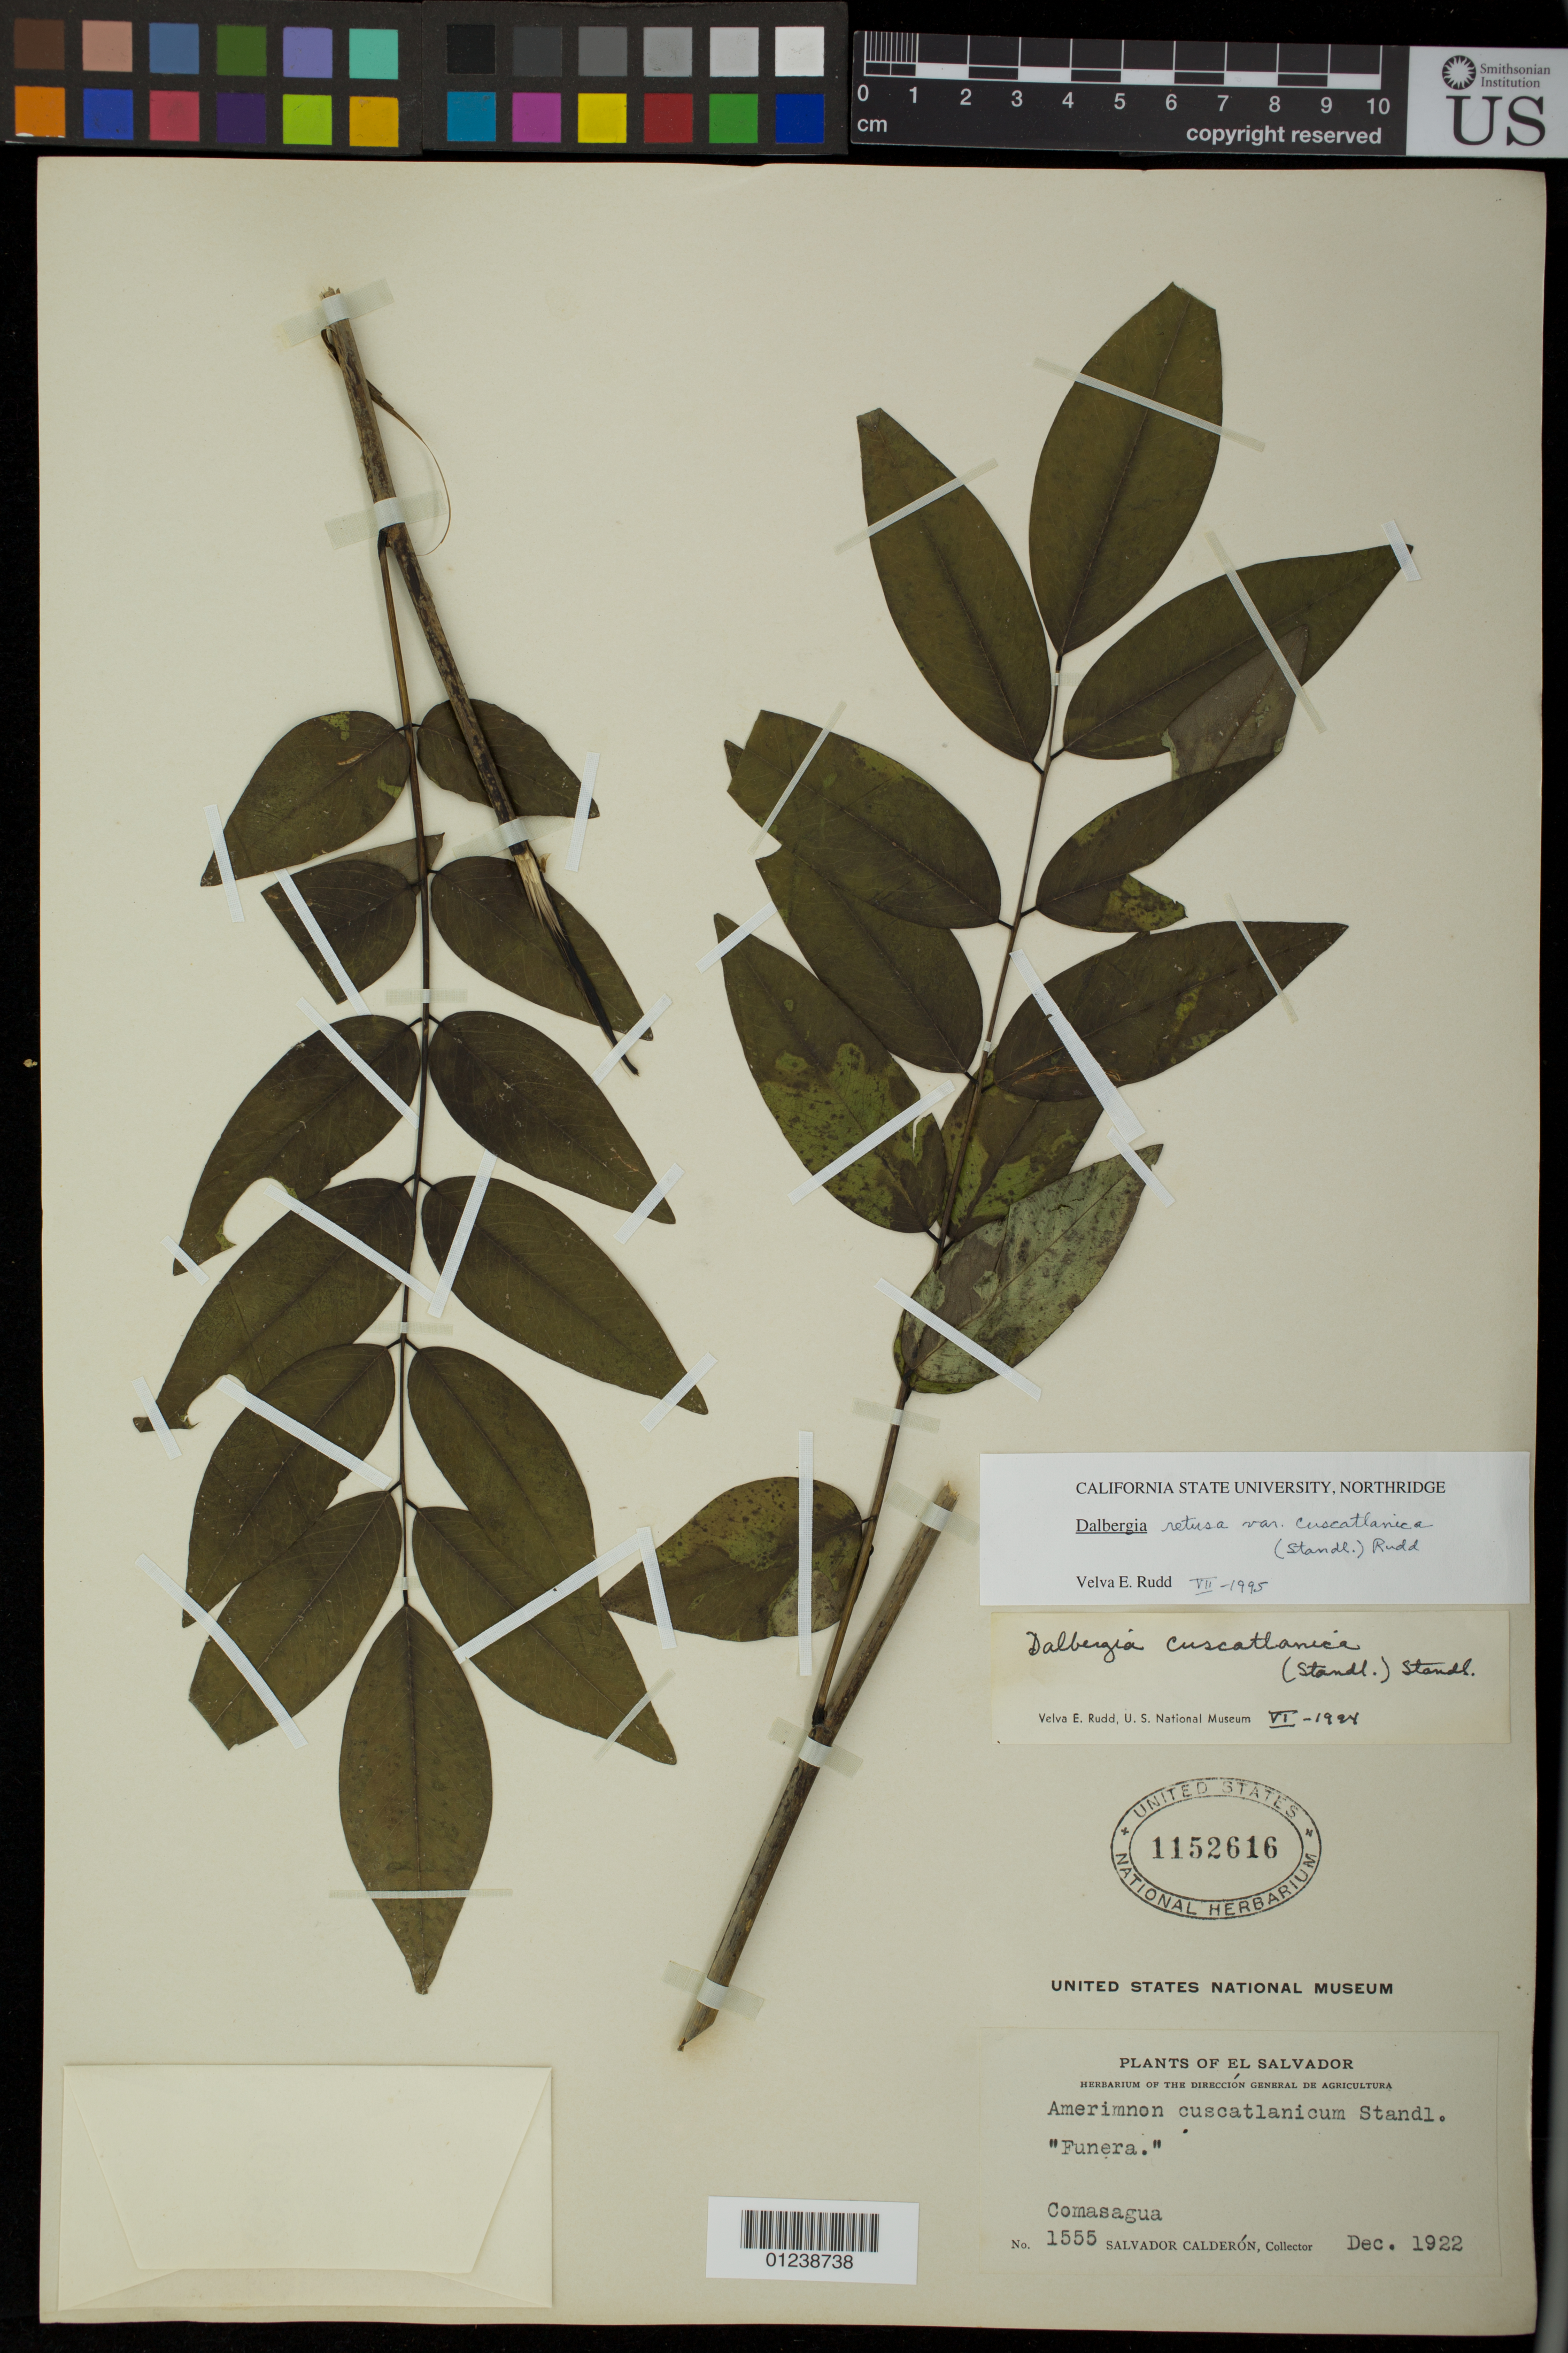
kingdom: Plantae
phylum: Tracheophyta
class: Magnoliopsida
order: Fabales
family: Fabaceae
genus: Dalbergia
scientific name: Dalbergia retusa var. cuscatlanica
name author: (Standl.) Rudd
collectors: S. Calderón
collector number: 1555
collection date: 1922-12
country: El Salvador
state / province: La Libertad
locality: Comasagua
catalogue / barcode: US 1152616